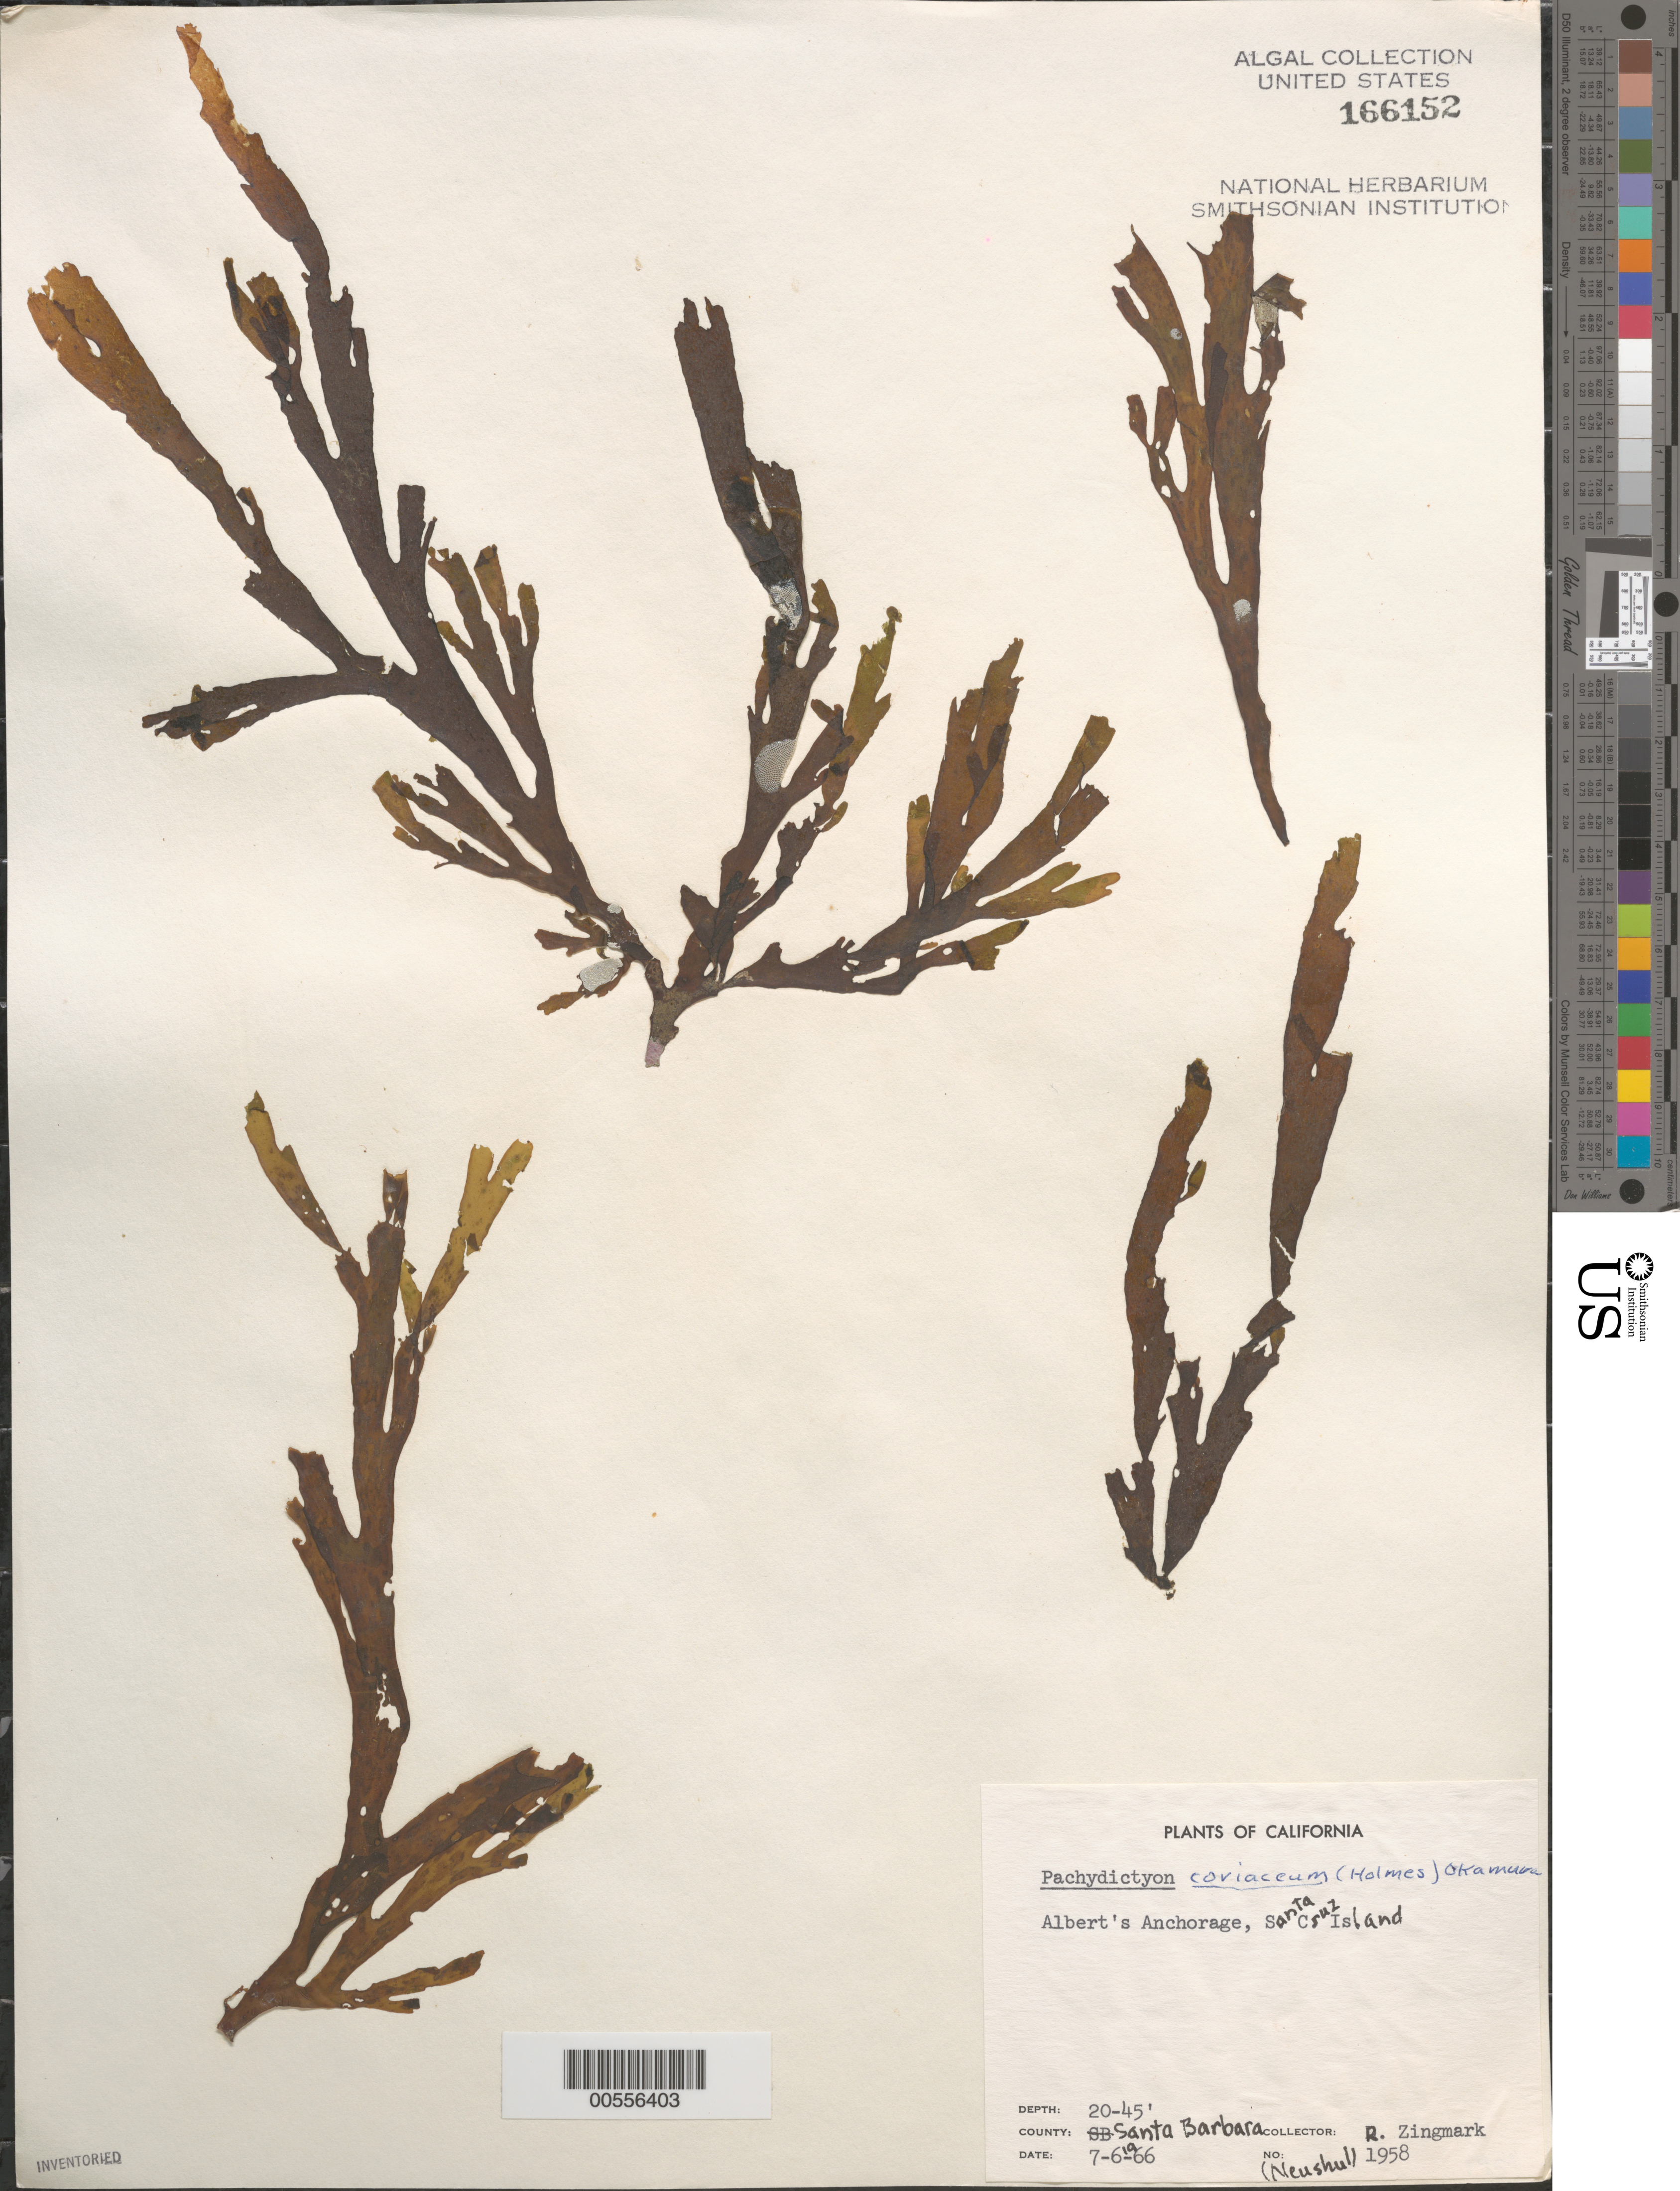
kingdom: Chromista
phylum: Ochrophyta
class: Phaeophyceae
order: Dictyotales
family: Dictyotaceae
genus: Pachydictyon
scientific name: Pachydictyon coriaceum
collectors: R. Zingmark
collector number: Neushul 1958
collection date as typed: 06 Jul 1966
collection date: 1966-07-06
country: United States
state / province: California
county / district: Santa Barbara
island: Santa Cruz Island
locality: Albert's Anchorage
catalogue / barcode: US 166152